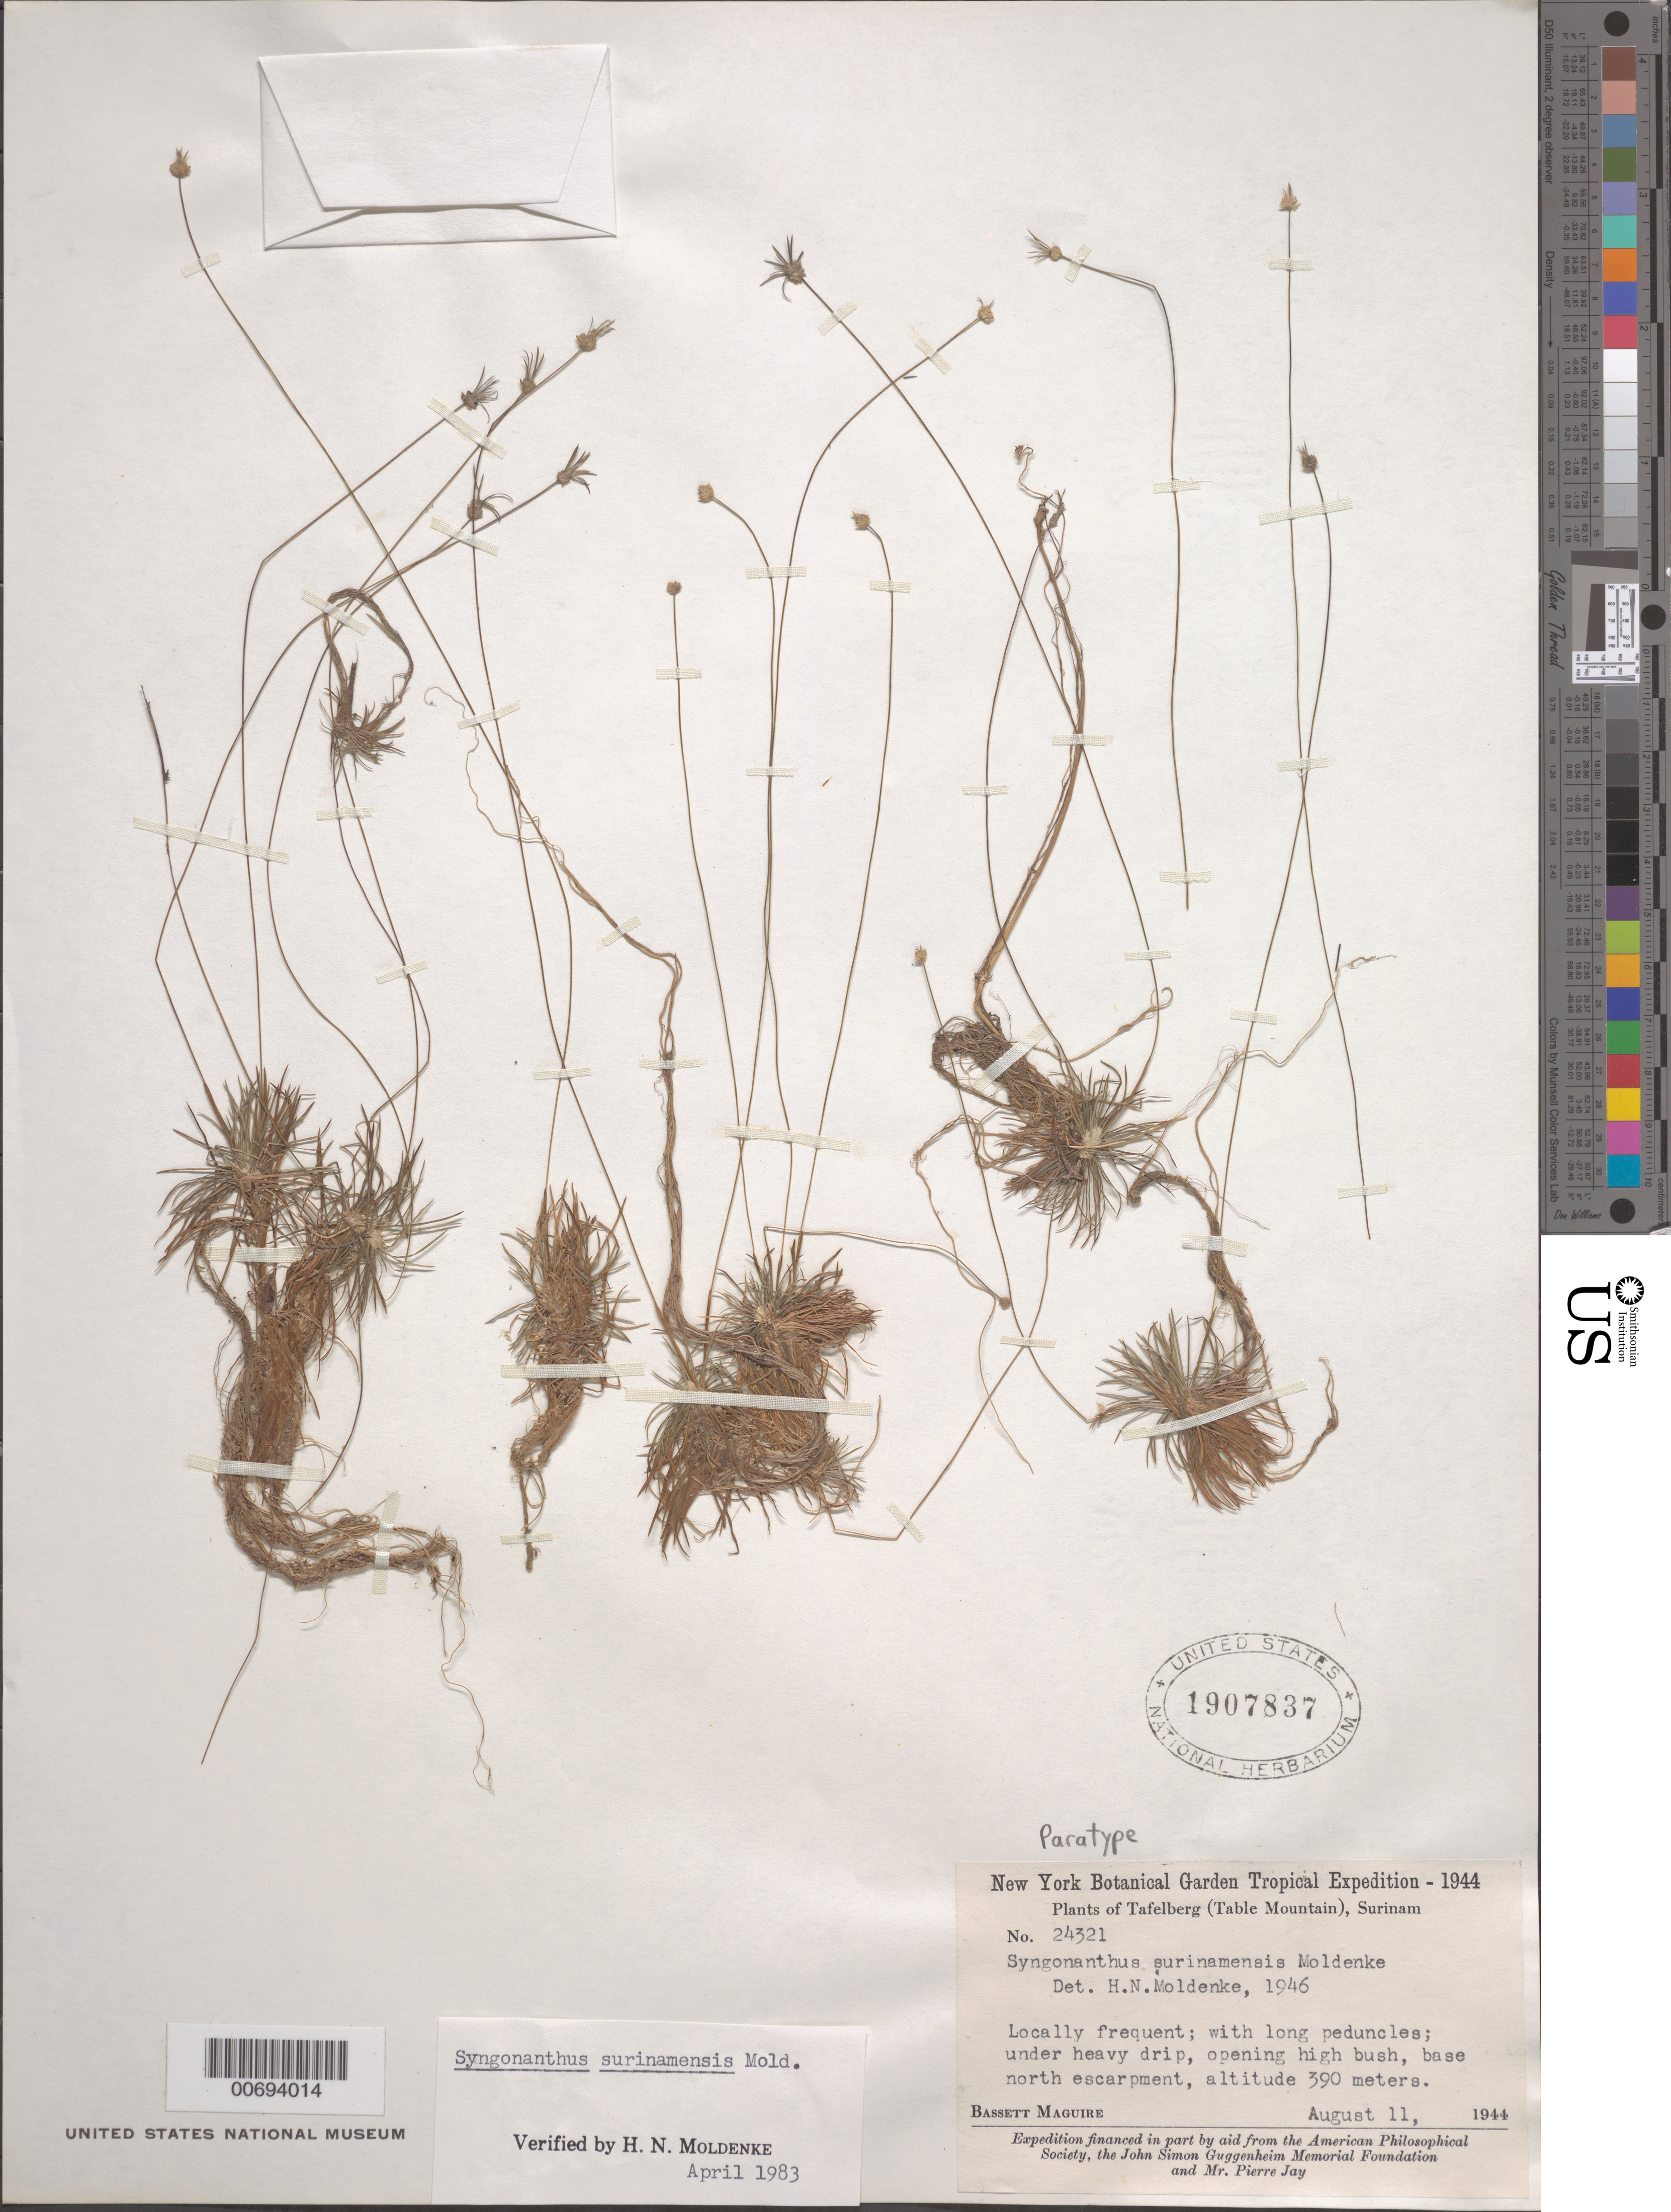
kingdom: Plantae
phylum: Tracheophyta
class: Liliopsida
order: Poales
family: Eriocaulaceae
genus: Syngonanthus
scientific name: Syngonanthus surinamensis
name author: Moldenke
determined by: Moldenke, H. N.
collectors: B. Maguire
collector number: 24321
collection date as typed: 11-Aug-44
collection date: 1944-08-11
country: Suriname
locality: Tafelberg (Table Mountain), north escarpment base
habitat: Opening high bush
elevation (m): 390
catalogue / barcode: US 1907837